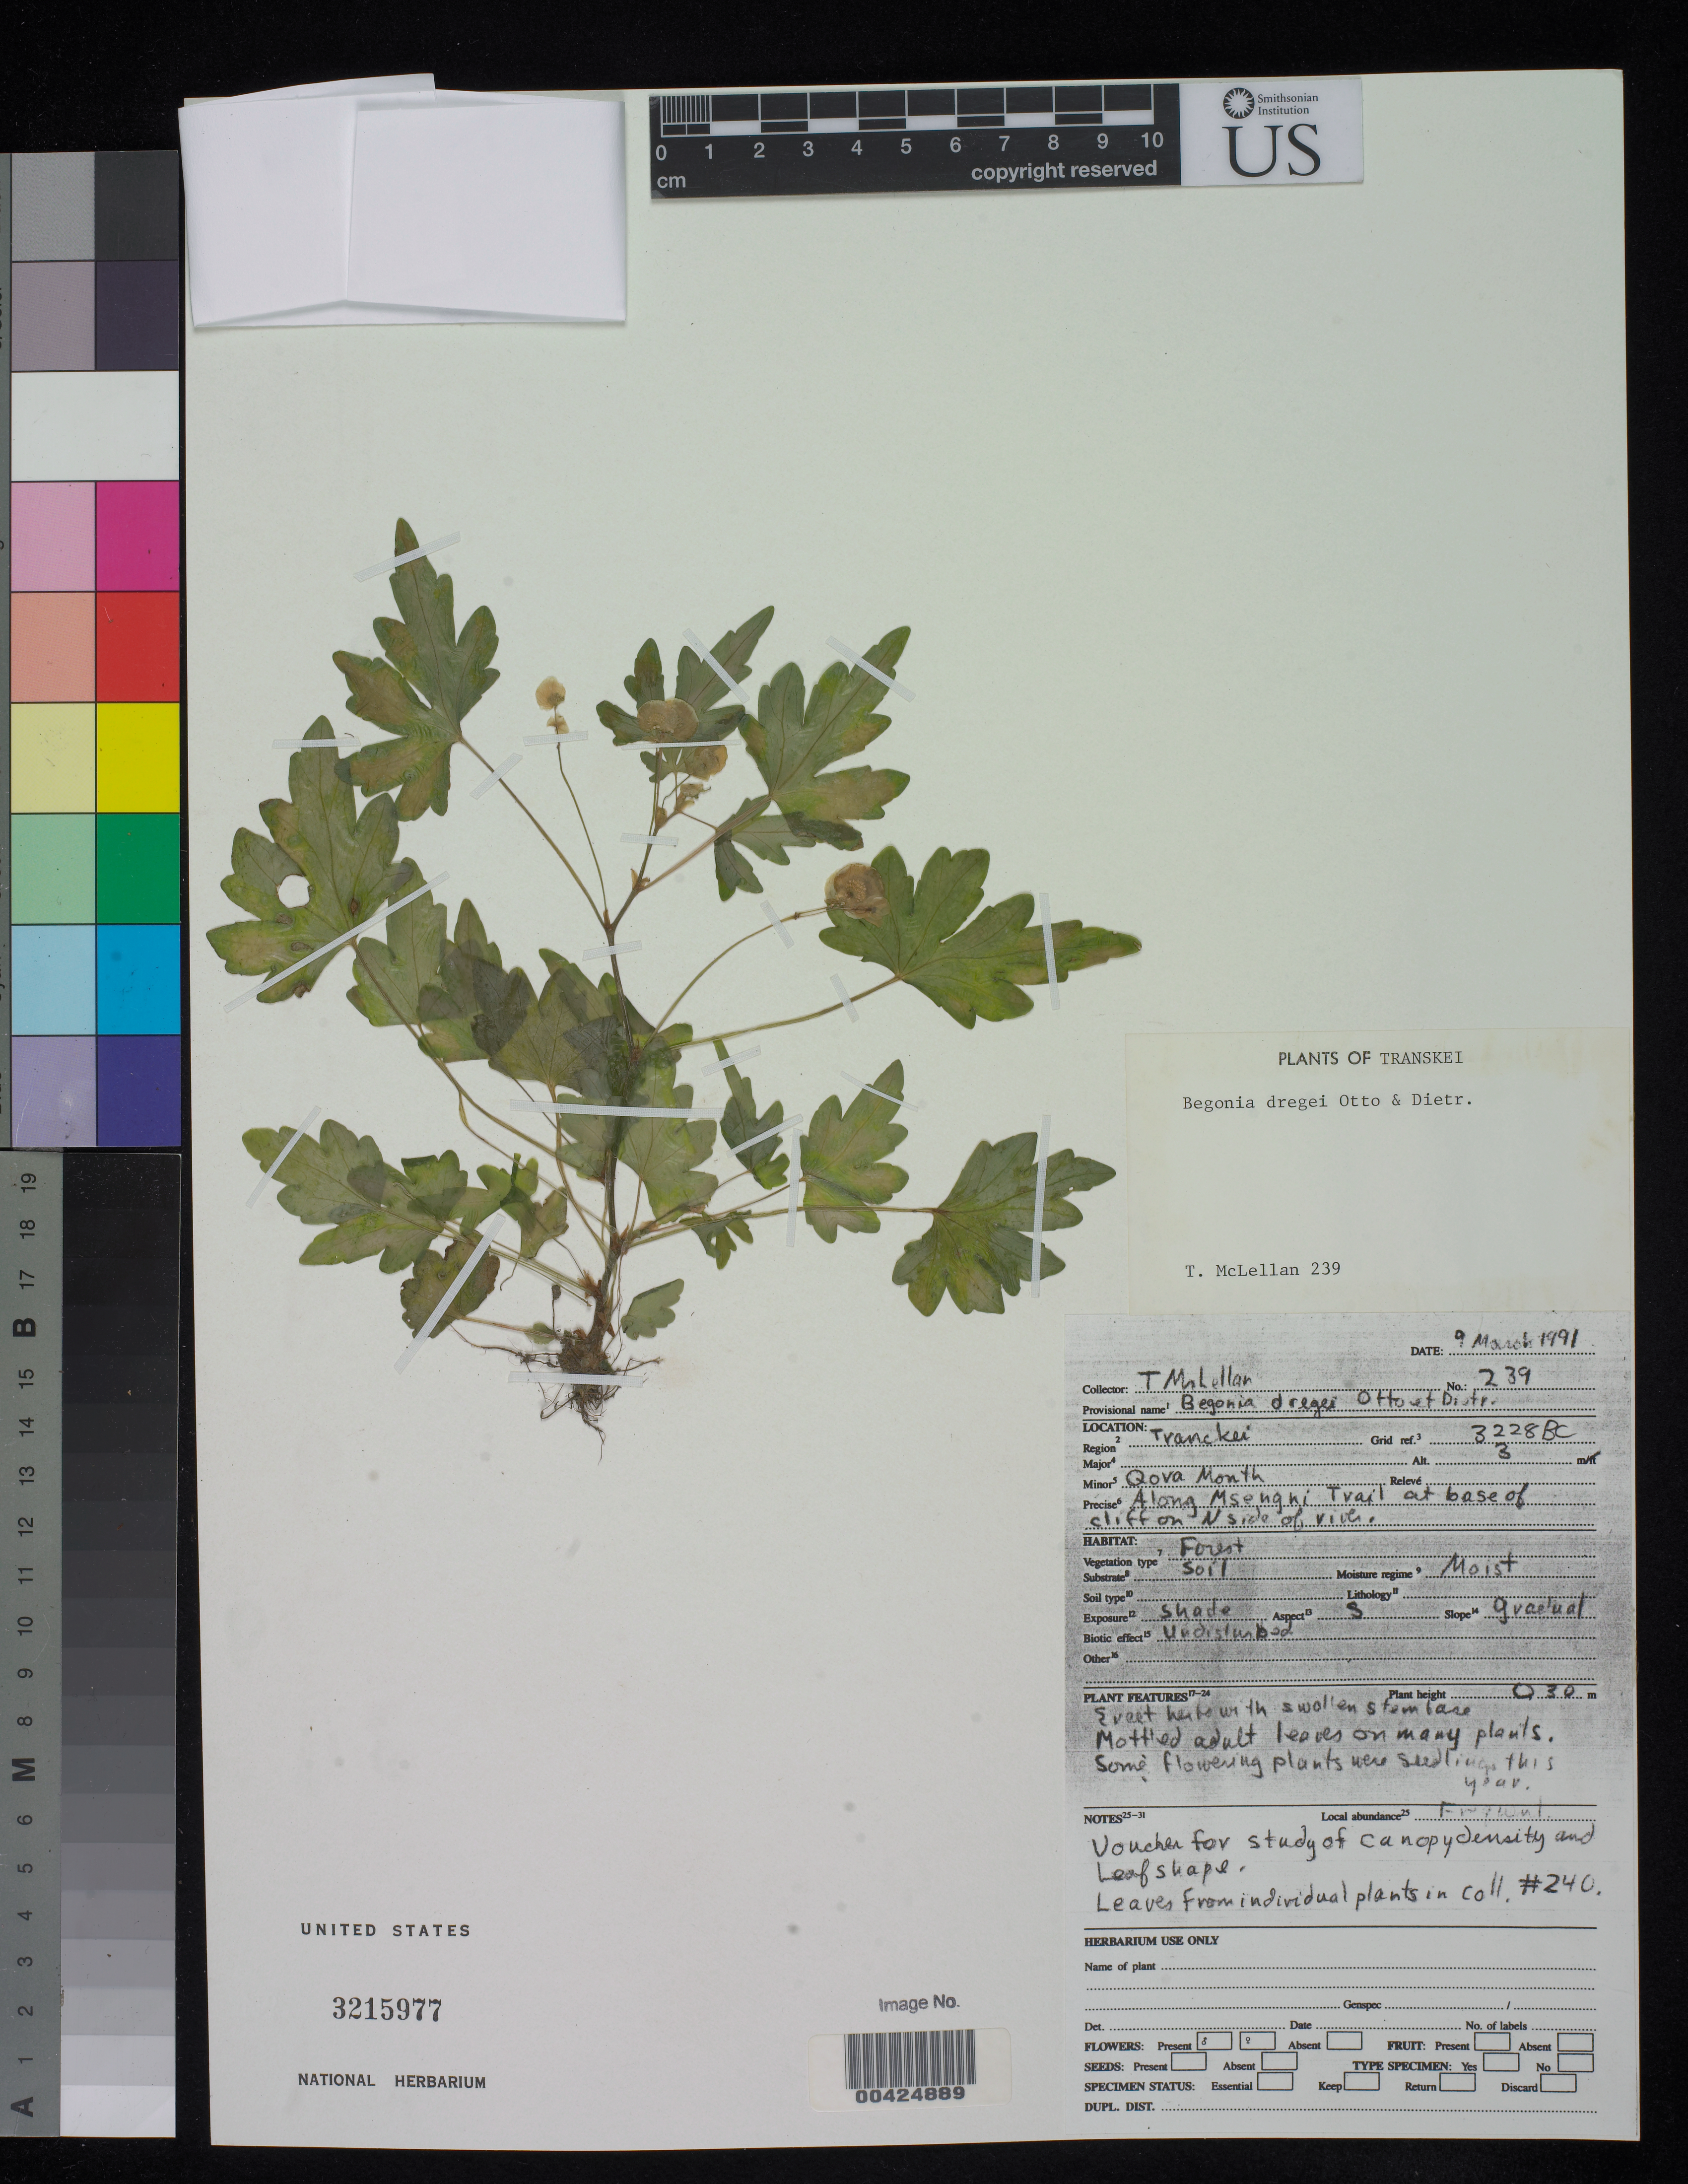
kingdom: Plantae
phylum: Tracheophyta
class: Magnoliopsida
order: Cucurbitales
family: Begoniaceae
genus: Begonia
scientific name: Begonia dregei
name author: Otto & D. Dietr.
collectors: T. McLellan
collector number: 239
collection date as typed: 09 Mar 1991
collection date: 1991-03-09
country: South Africa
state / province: Eastern Cape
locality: Gova Month, along Msengni trail. Transkei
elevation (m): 3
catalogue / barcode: US 3215977